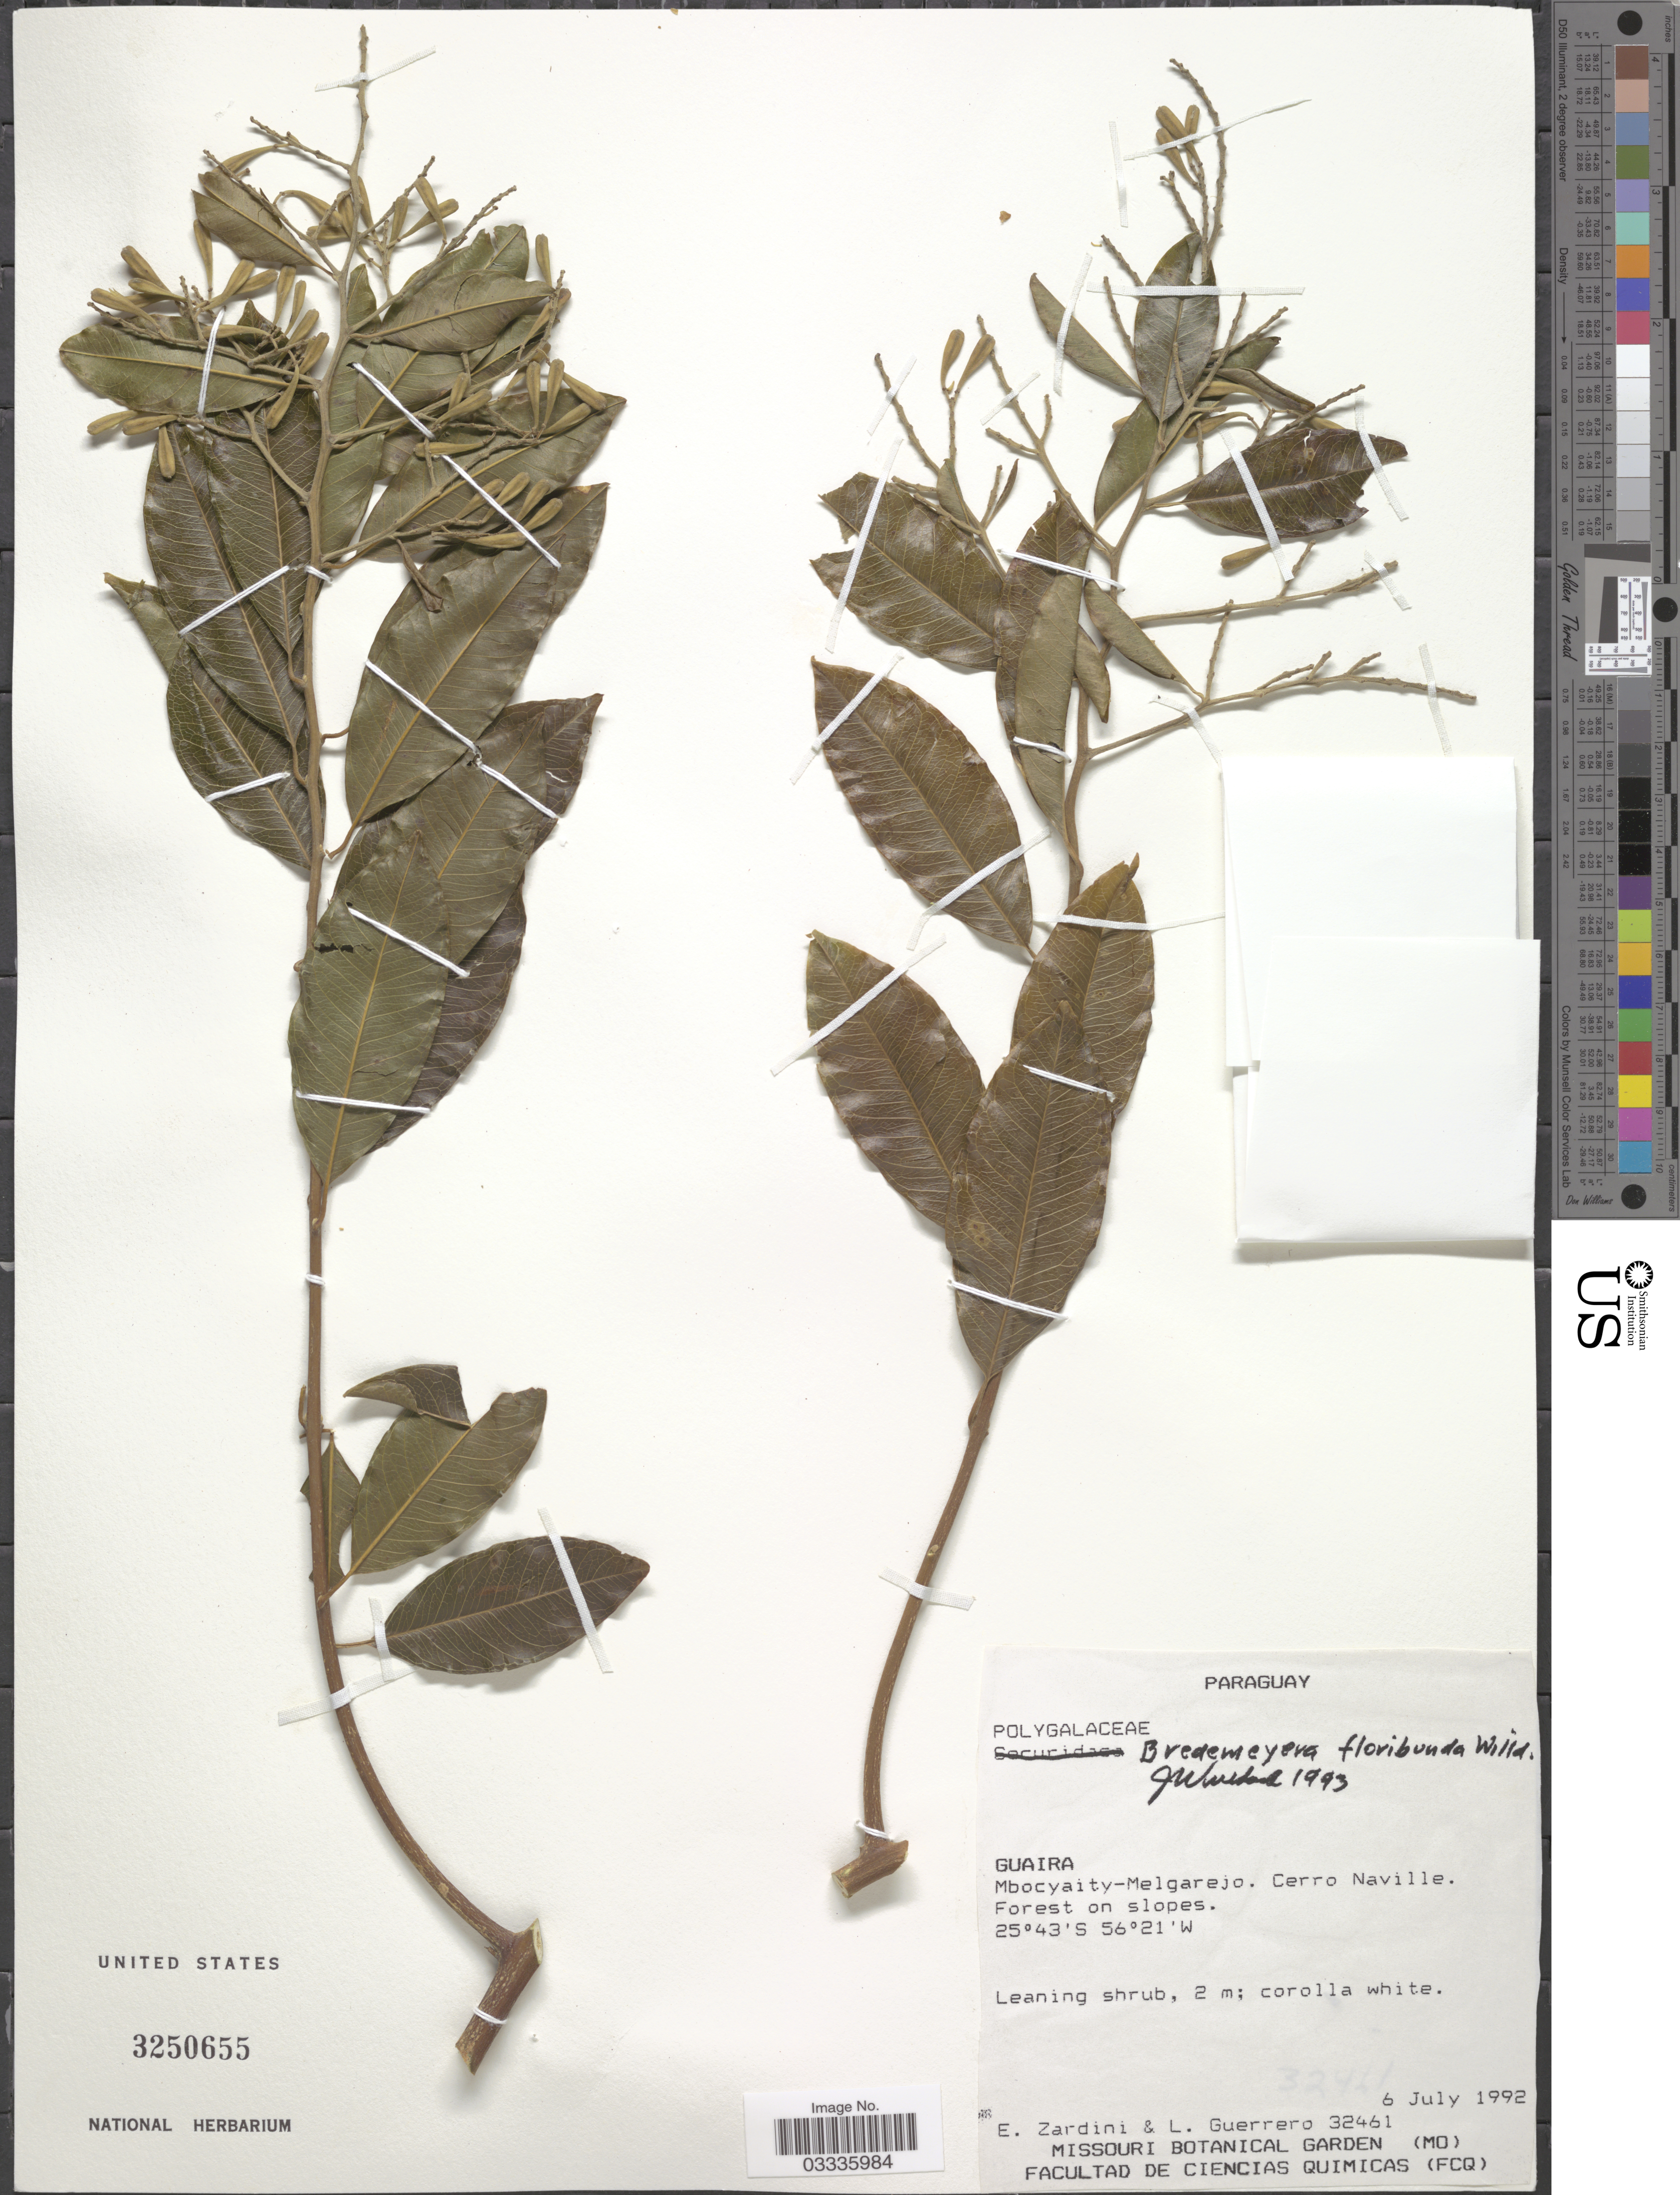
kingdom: Plantae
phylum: Tracheophyta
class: Magnoliopsida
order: Fabales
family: Polygalaceae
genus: Bredemeyera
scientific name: Bredemeyera floribunda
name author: Willd.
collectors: E. Zardini & L. Guerrero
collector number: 32461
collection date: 1992-07-06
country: Paraguay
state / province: Guaira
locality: Mbocyaity-Melgarejo. Cerro Naville.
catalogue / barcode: US 3250655